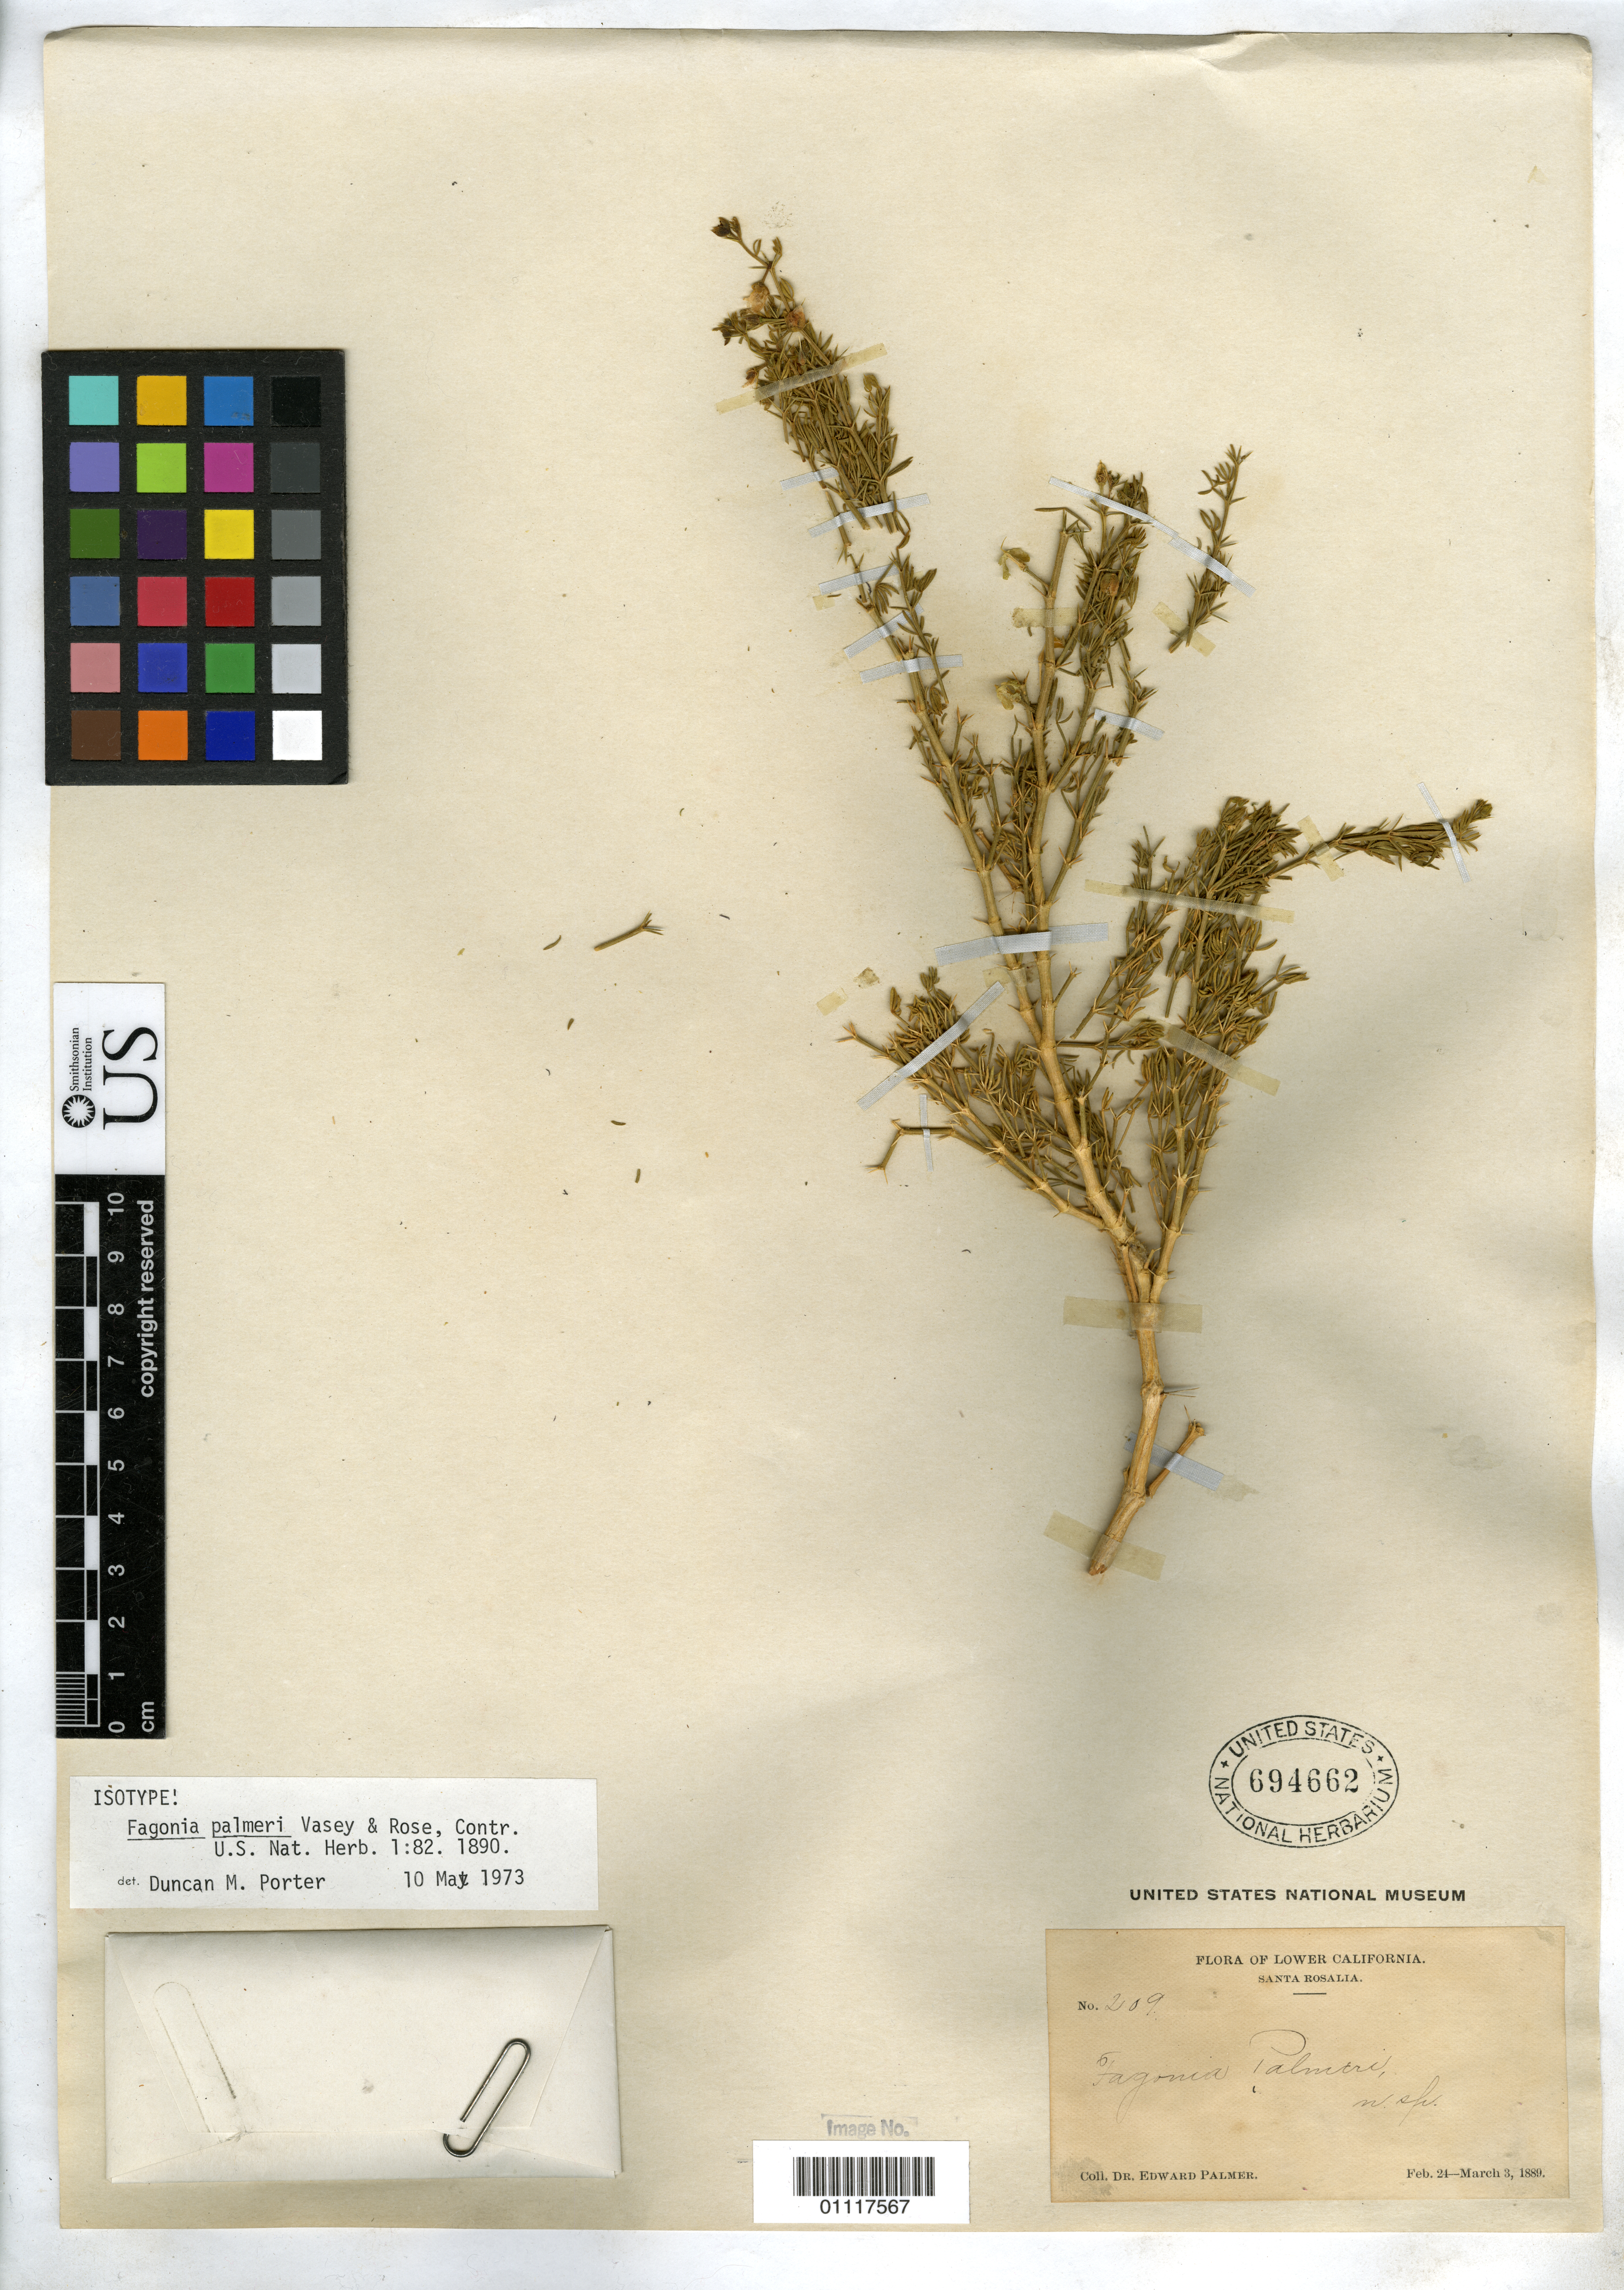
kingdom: Plantae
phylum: Tracheophyta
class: Magnoliopsida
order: Zygophyllales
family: Zygophyllaceae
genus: Fagonia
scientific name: Fagonia palmeri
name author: Vasey & Rose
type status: Isotype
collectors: E. Palmer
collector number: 209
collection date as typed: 24 Feb 1889 to 03 Mar 1889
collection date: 1889-02-24/1889-03-03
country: Mexico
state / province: Baja California Sur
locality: Santa rosalia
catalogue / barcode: US 694662